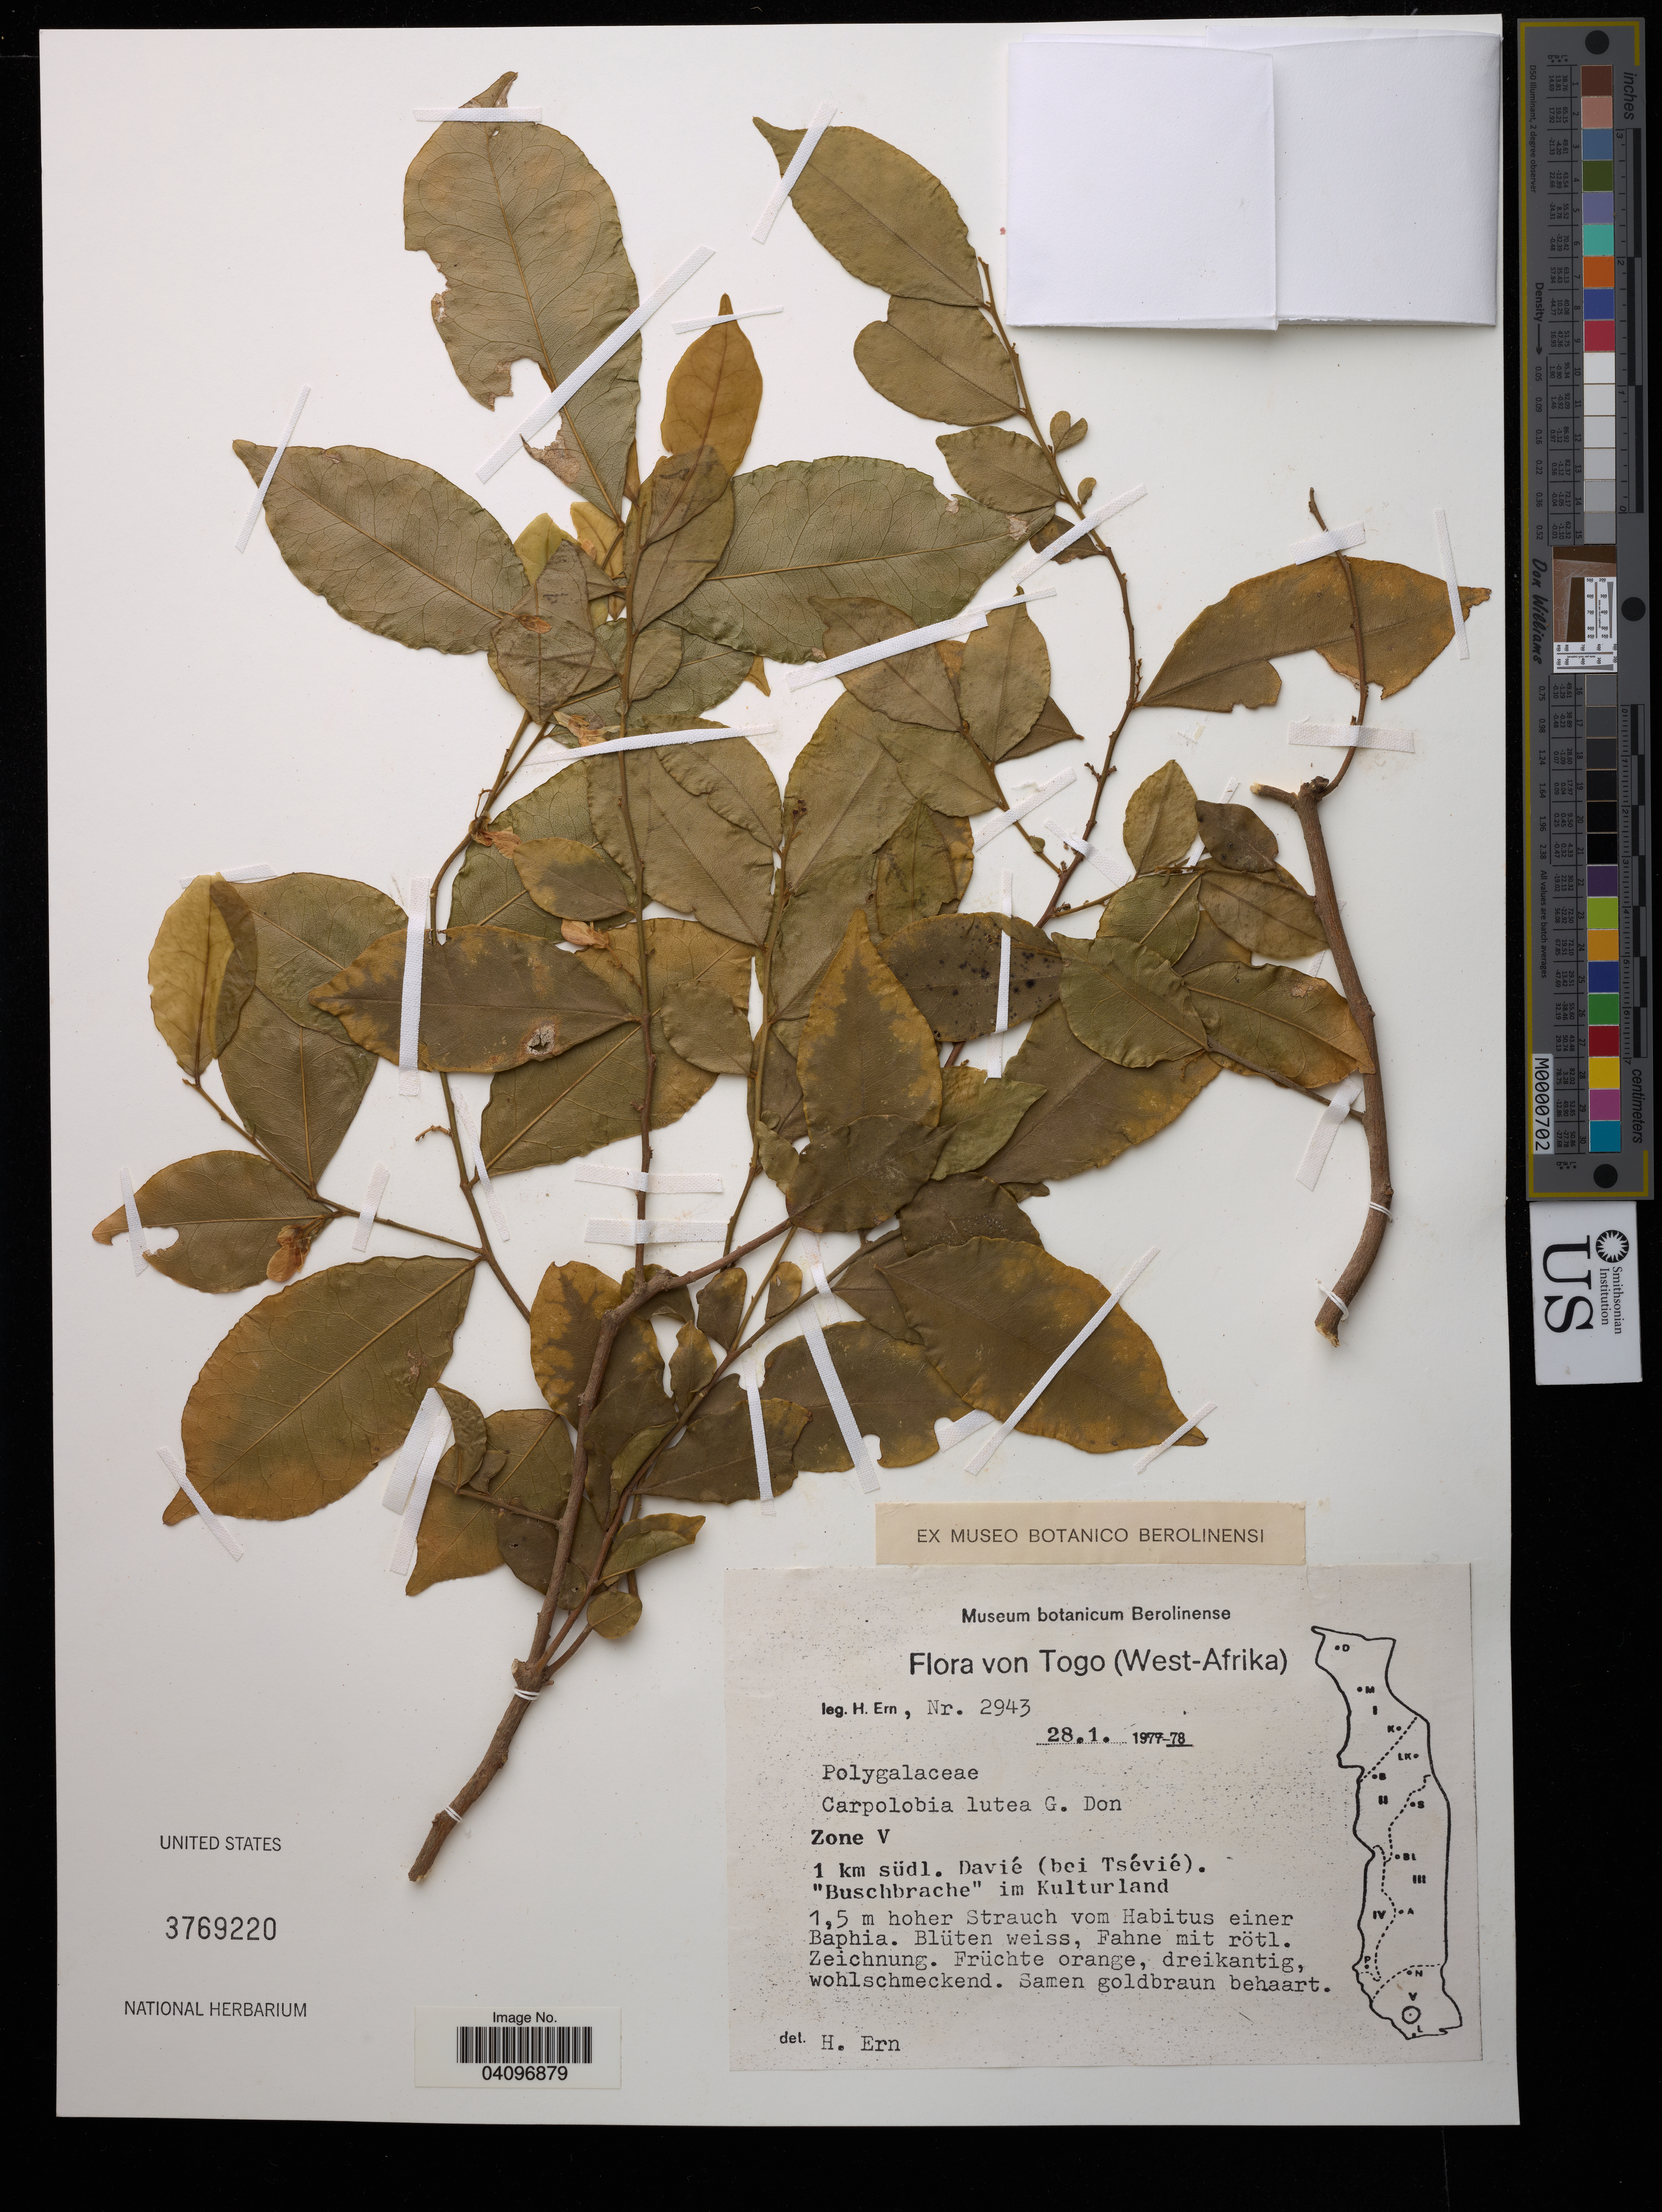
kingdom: Plantae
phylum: Tracheophyta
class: Magnoliopsida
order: Fabales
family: Polygalaceae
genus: Carpolobia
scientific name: Carpolobia lutea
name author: G. Don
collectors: H. Ern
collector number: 2943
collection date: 1978-01-28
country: Togo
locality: Togo (West-Afrika), Zone V, 1 km südl. Davié (bei Tsévié). "Buschbrache" im Kulturland.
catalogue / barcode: US 3769220